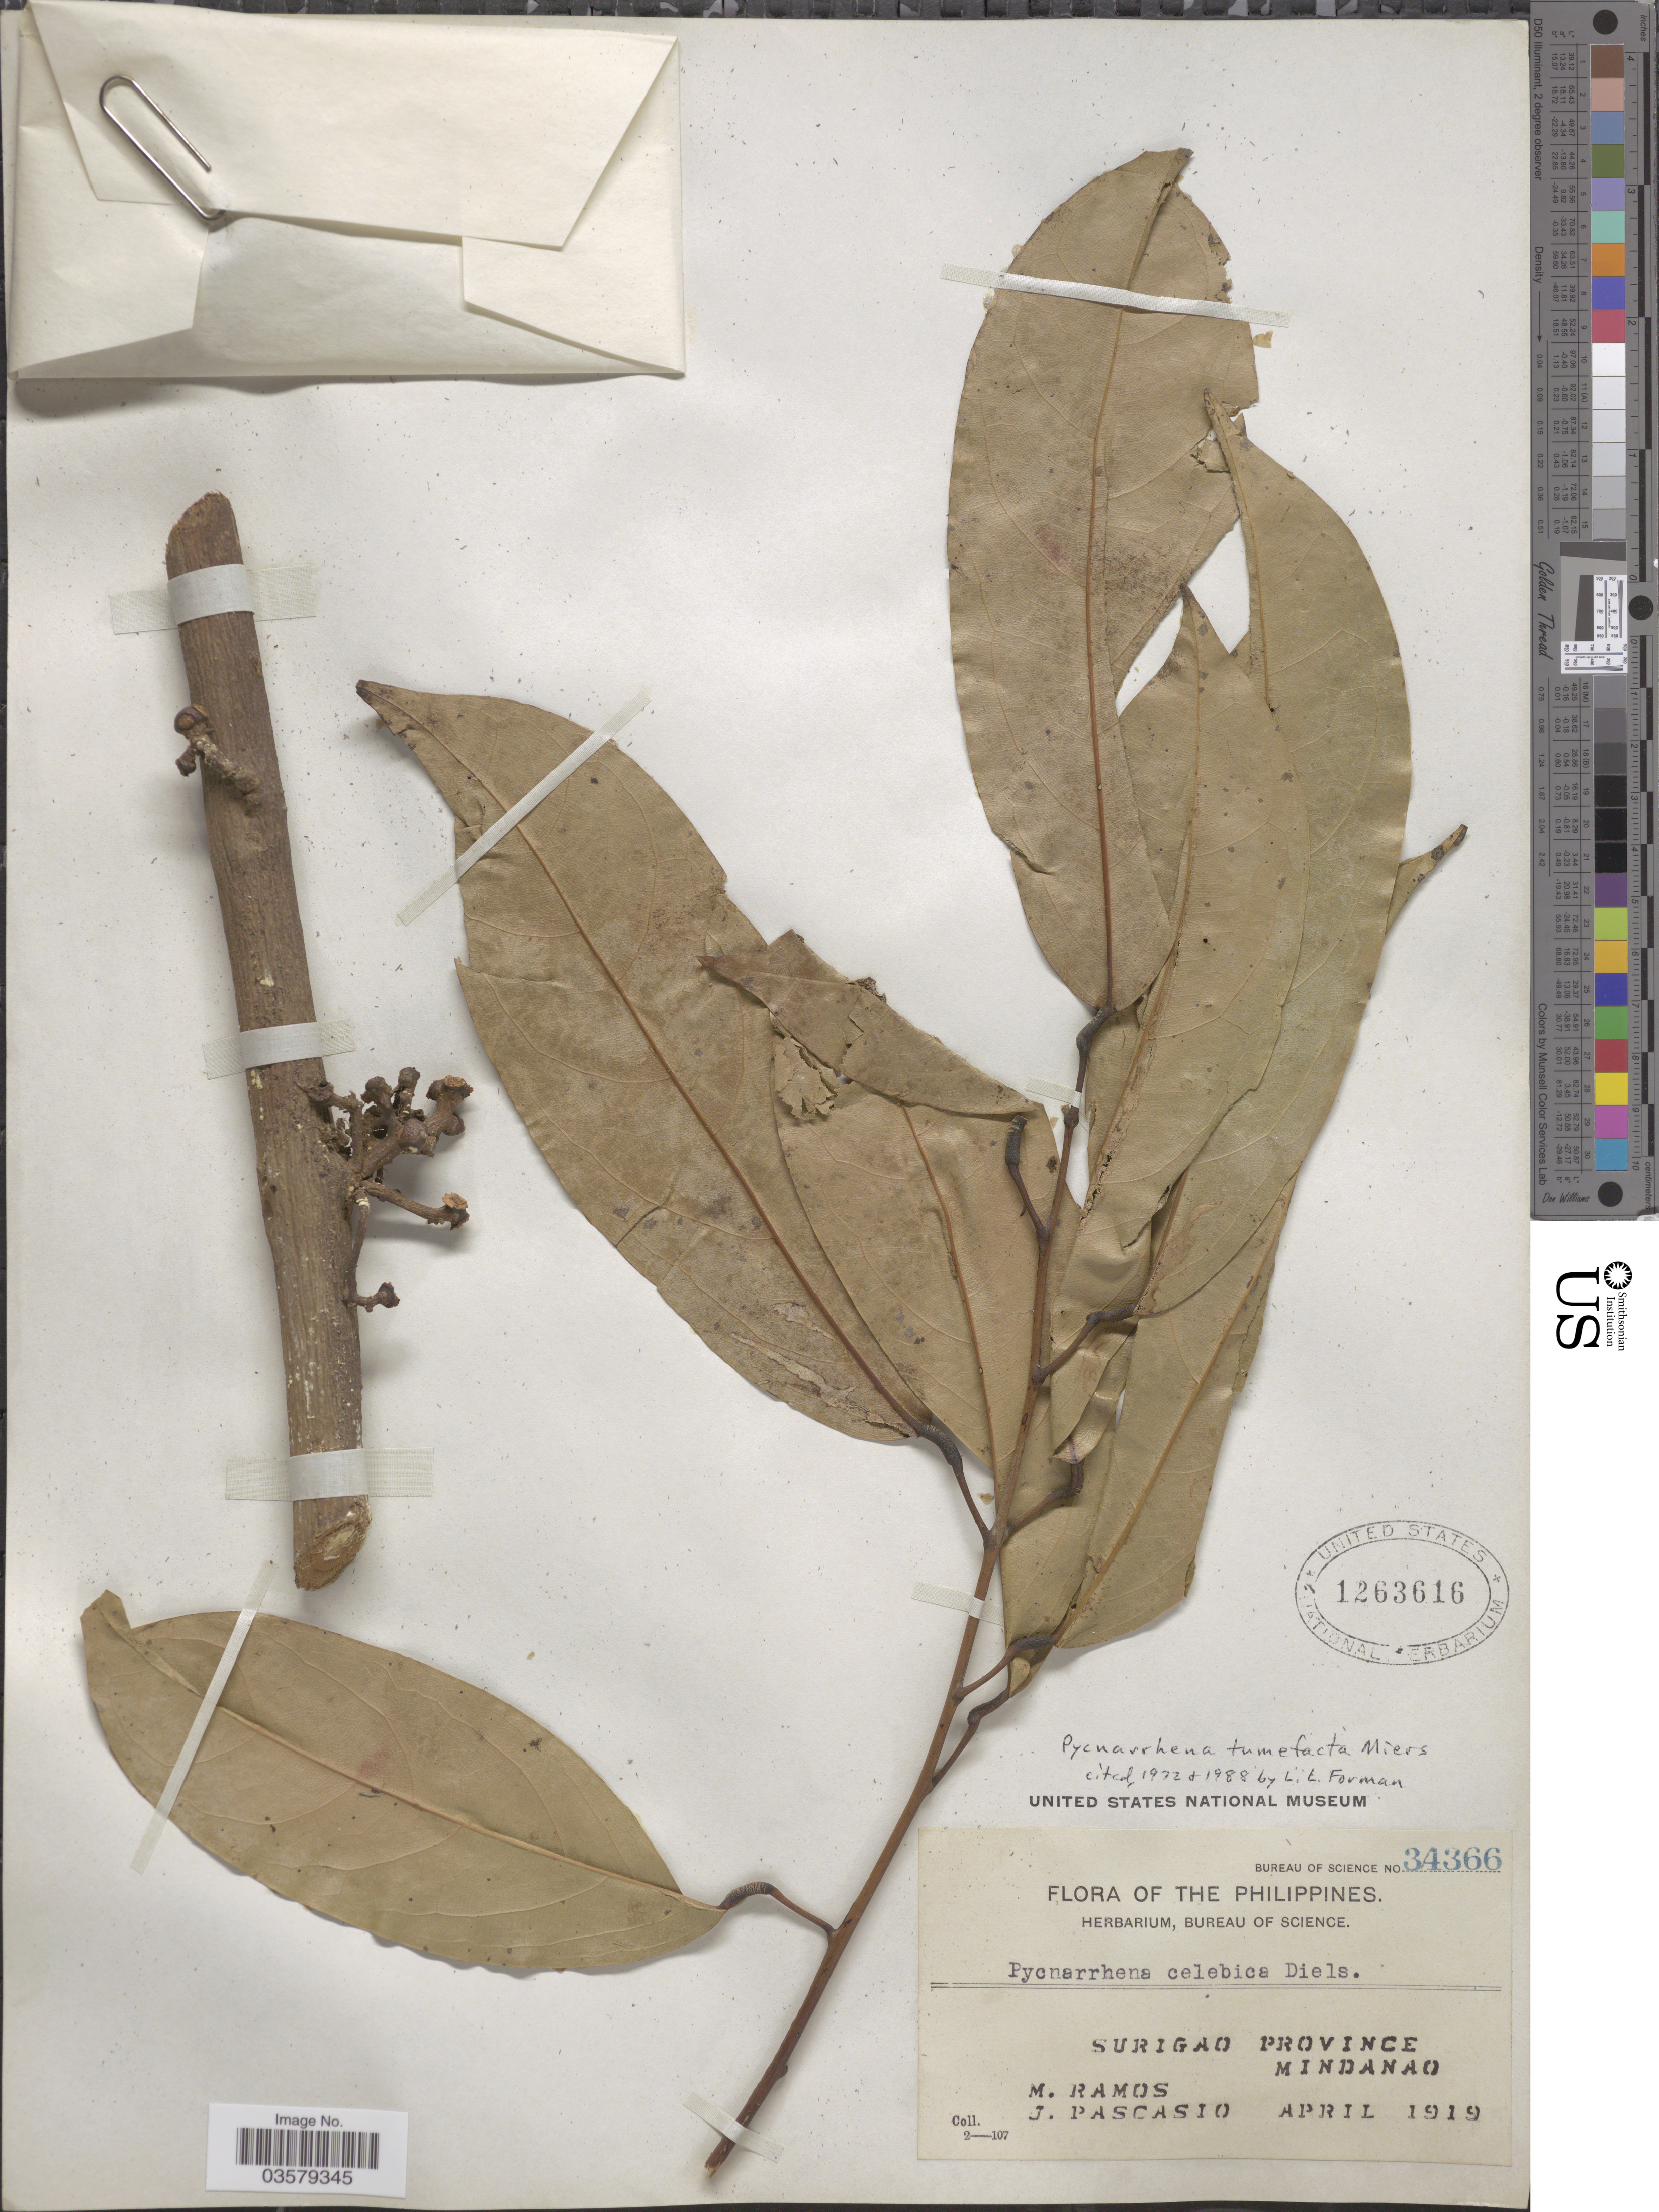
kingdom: Plantae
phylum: Tracheophyta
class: Magnoliopsida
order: Ranunculales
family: Menispermaceae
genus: Pycnarrhena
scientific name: Pycnarrhena tumefacta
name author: Miers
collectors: M. Ramos & J. Pascasio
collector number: Bureau of Science 34366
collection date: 1919-04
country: Philippines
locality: Surigao Province. Mindanao.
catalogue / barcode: US 1263616